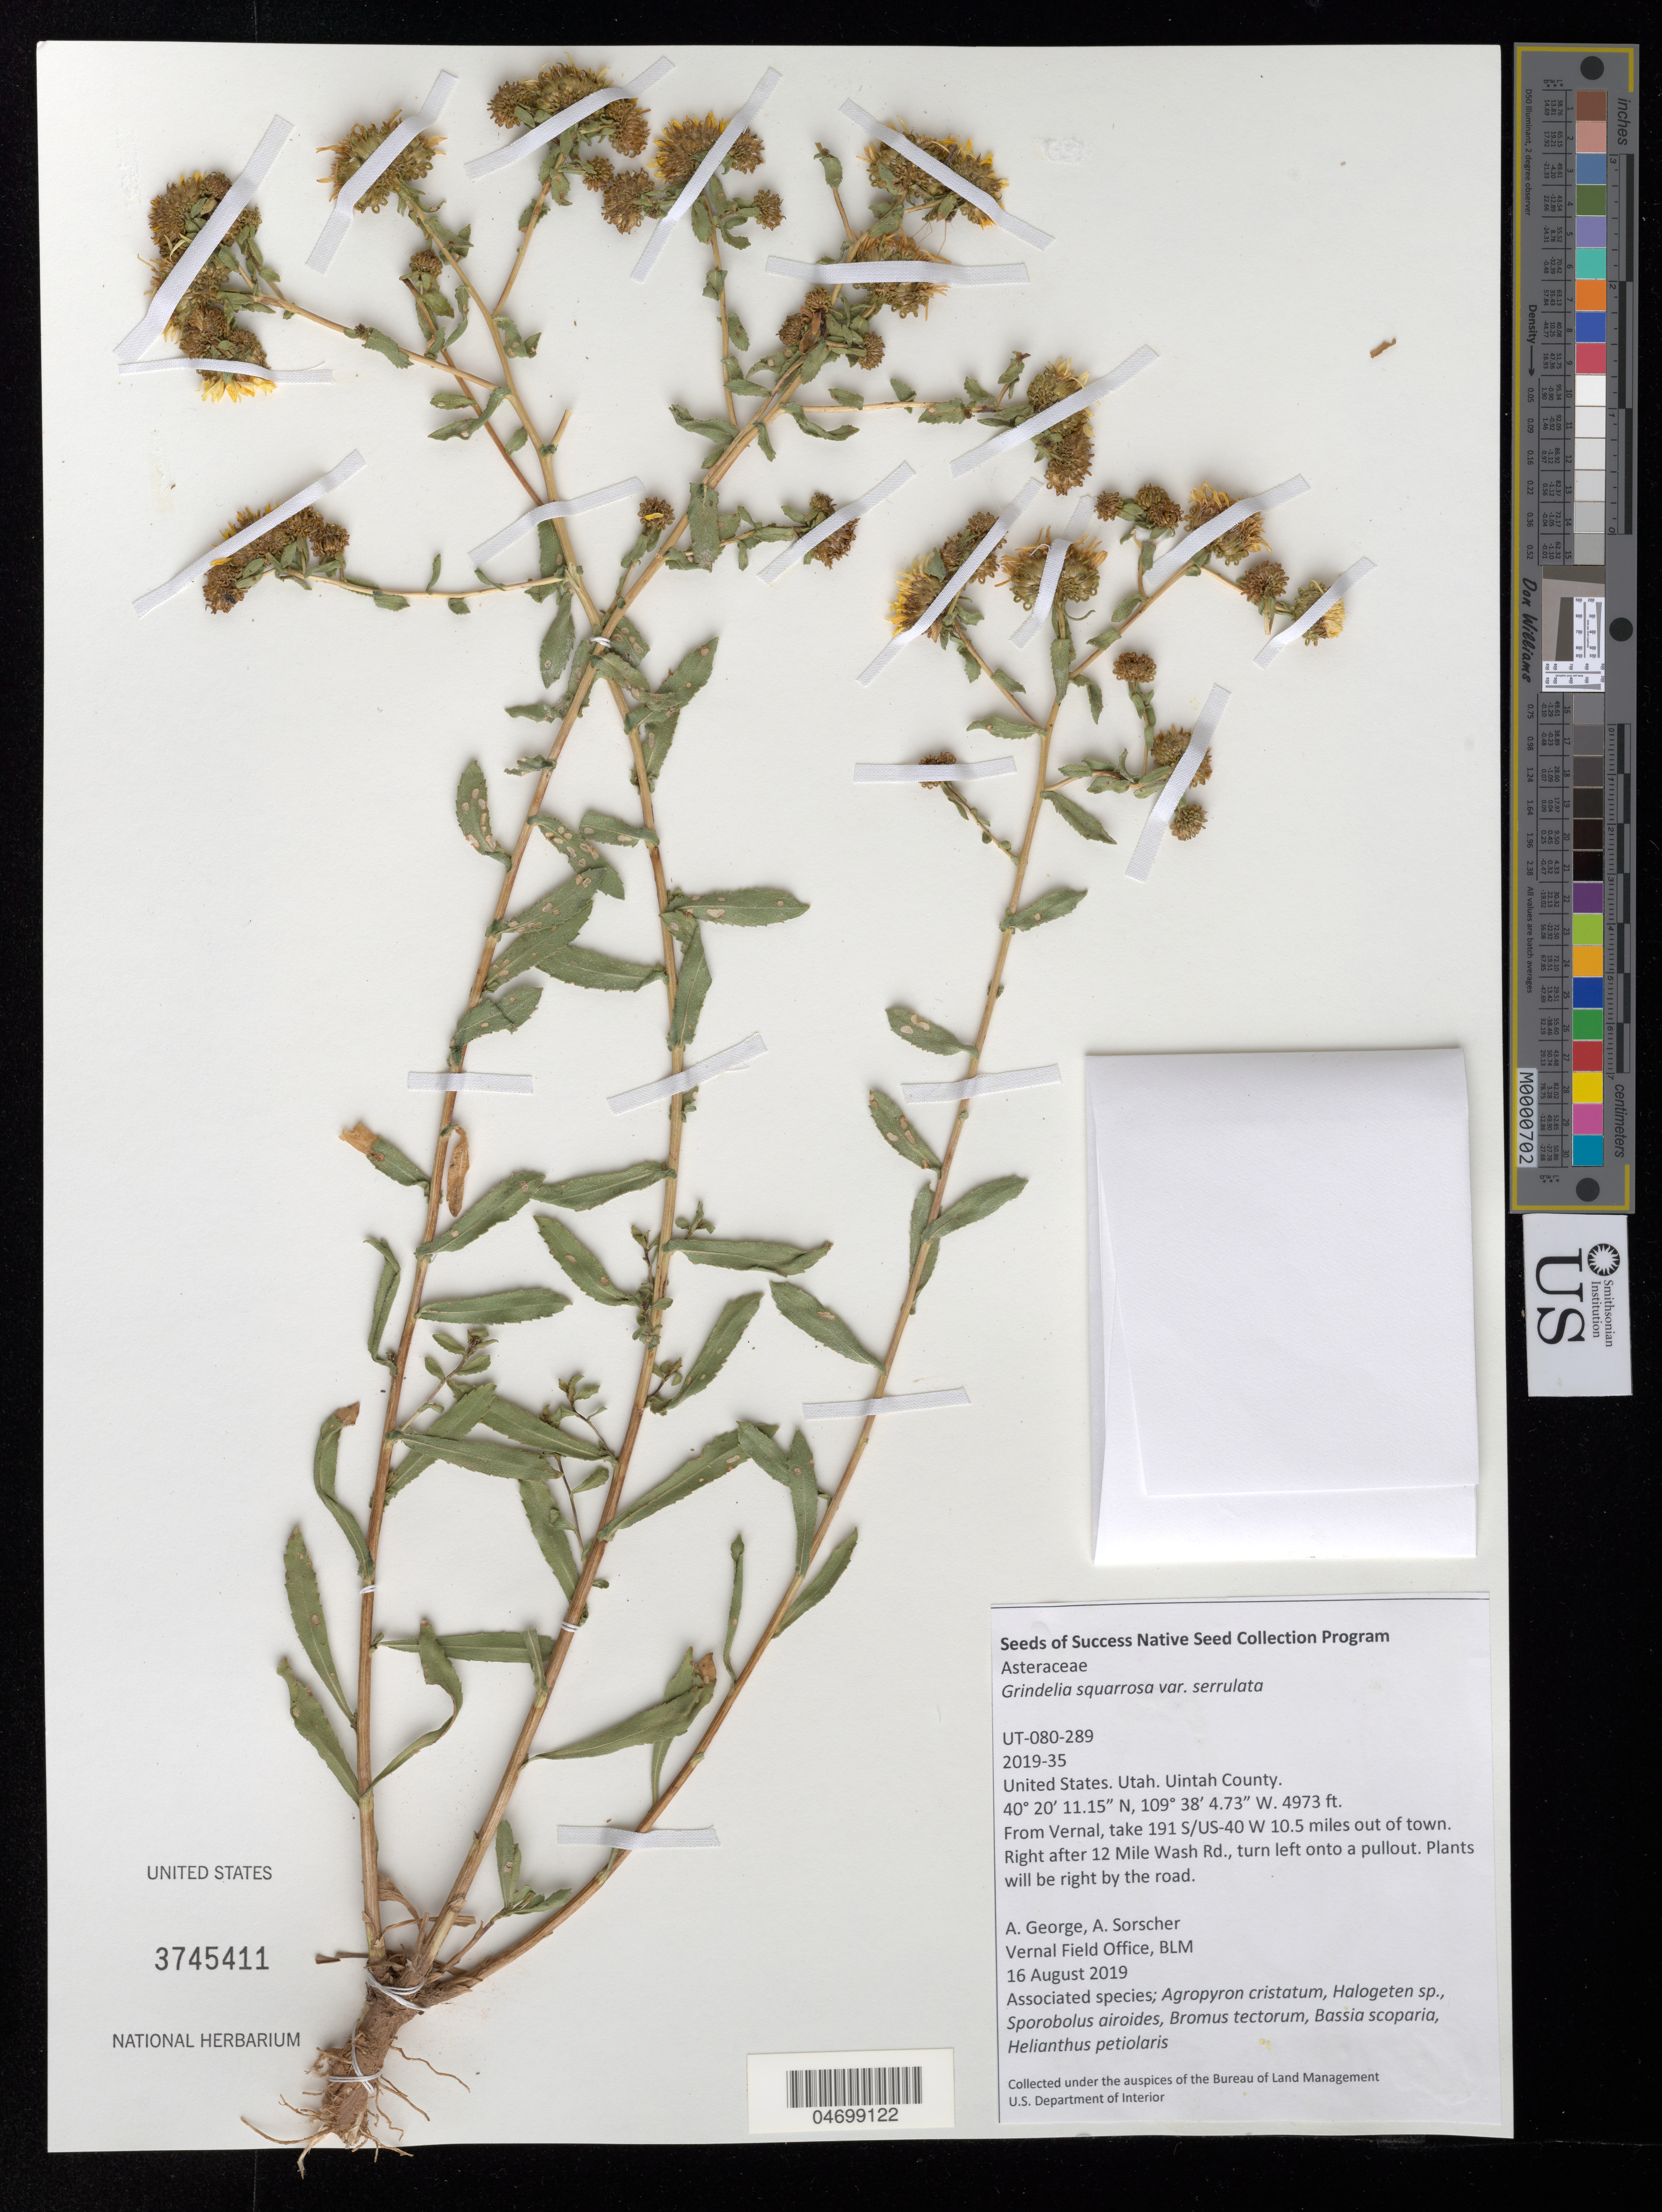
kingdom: Plantae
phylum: Tracheophyta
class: Magnoliopsida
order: Asterales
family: Asteraceae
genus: Grindelia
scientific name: Grindelia squarrosa var. squarrosa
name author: (Pursh) Dunal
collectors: A. George & A. Sorscher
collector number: UT080-289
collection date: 2019-08-16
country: United States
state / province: Utah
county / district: Uintah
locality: Right after 12 Mile Wash Rd., turn left onto a pullout.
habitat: With Halogetensp., Bromus tectorum, Bassia scoparia, etc.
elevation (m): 1516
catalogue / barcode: US 3745411